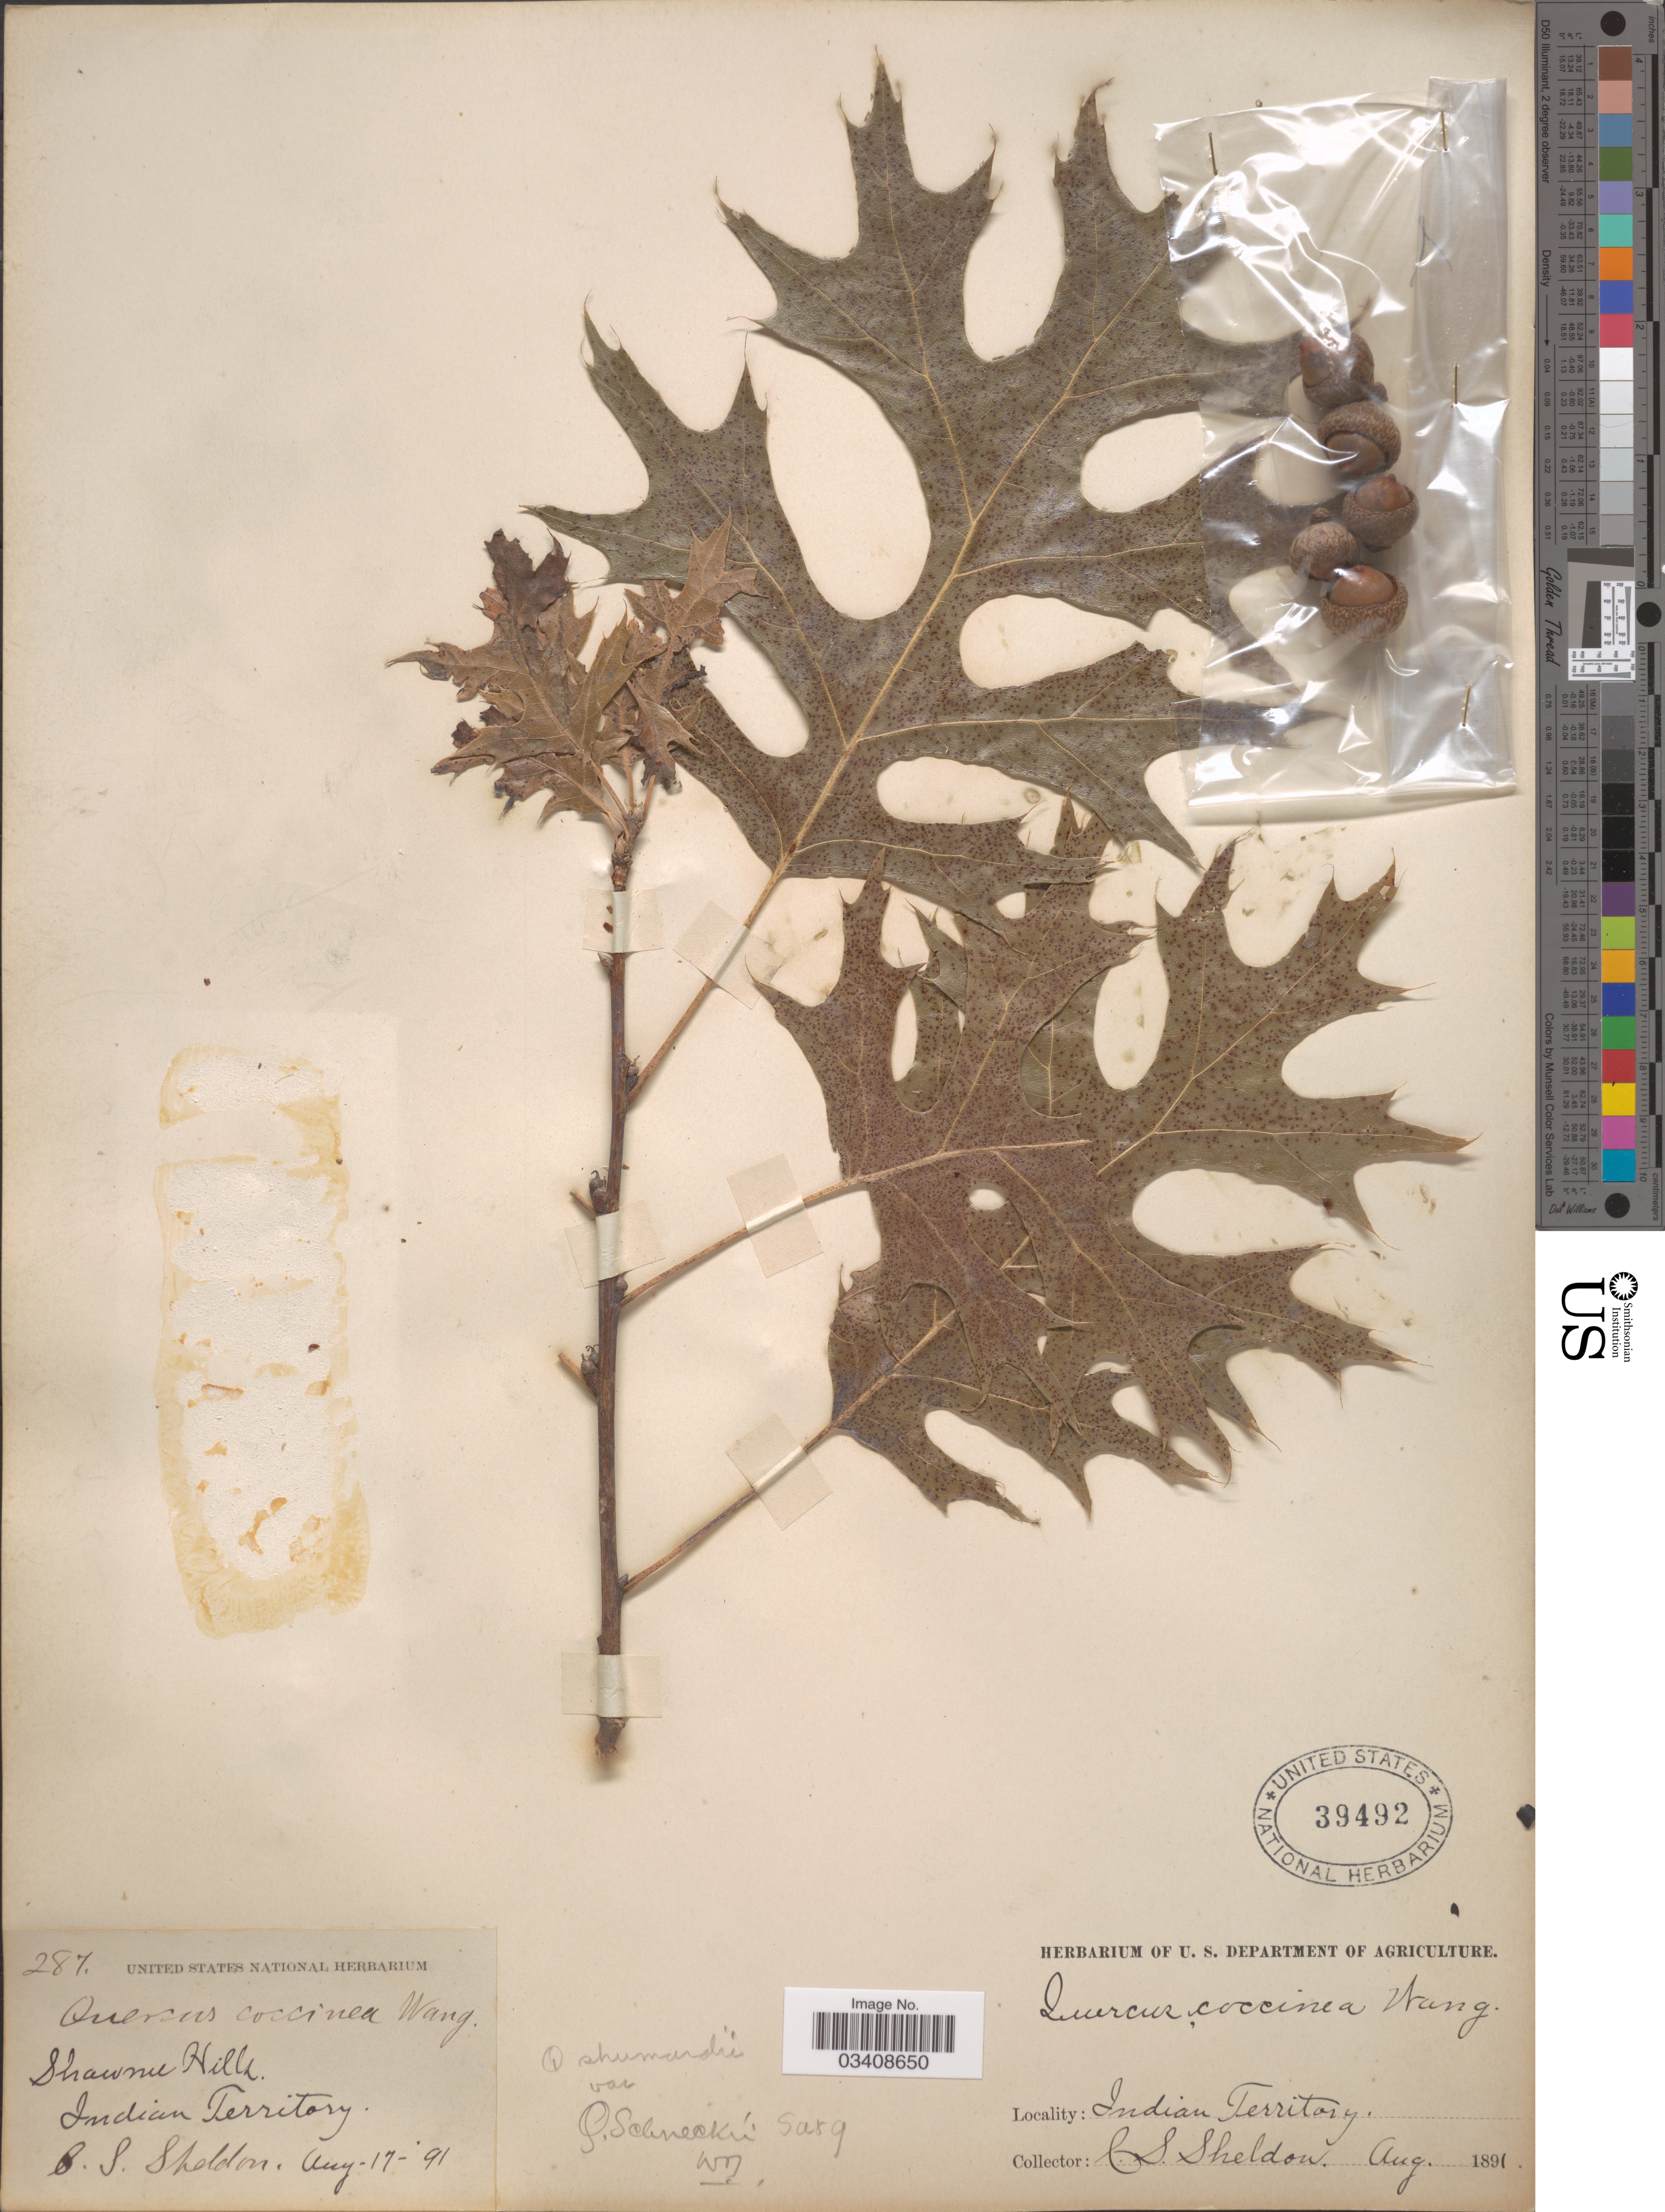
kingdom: Plantae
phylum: Tracheophyta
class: Magnoliopsida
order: Fagales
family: Fagaceae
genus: Quercus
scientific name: Quercus shumardii var. schneckii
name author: (Britton) Sarg.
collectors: C. S. Sheldon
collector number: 287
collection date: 1891-08-17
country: United States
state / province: Oklahoma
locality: Shawnee Hills. Indian Territory.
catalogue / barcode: US 39492